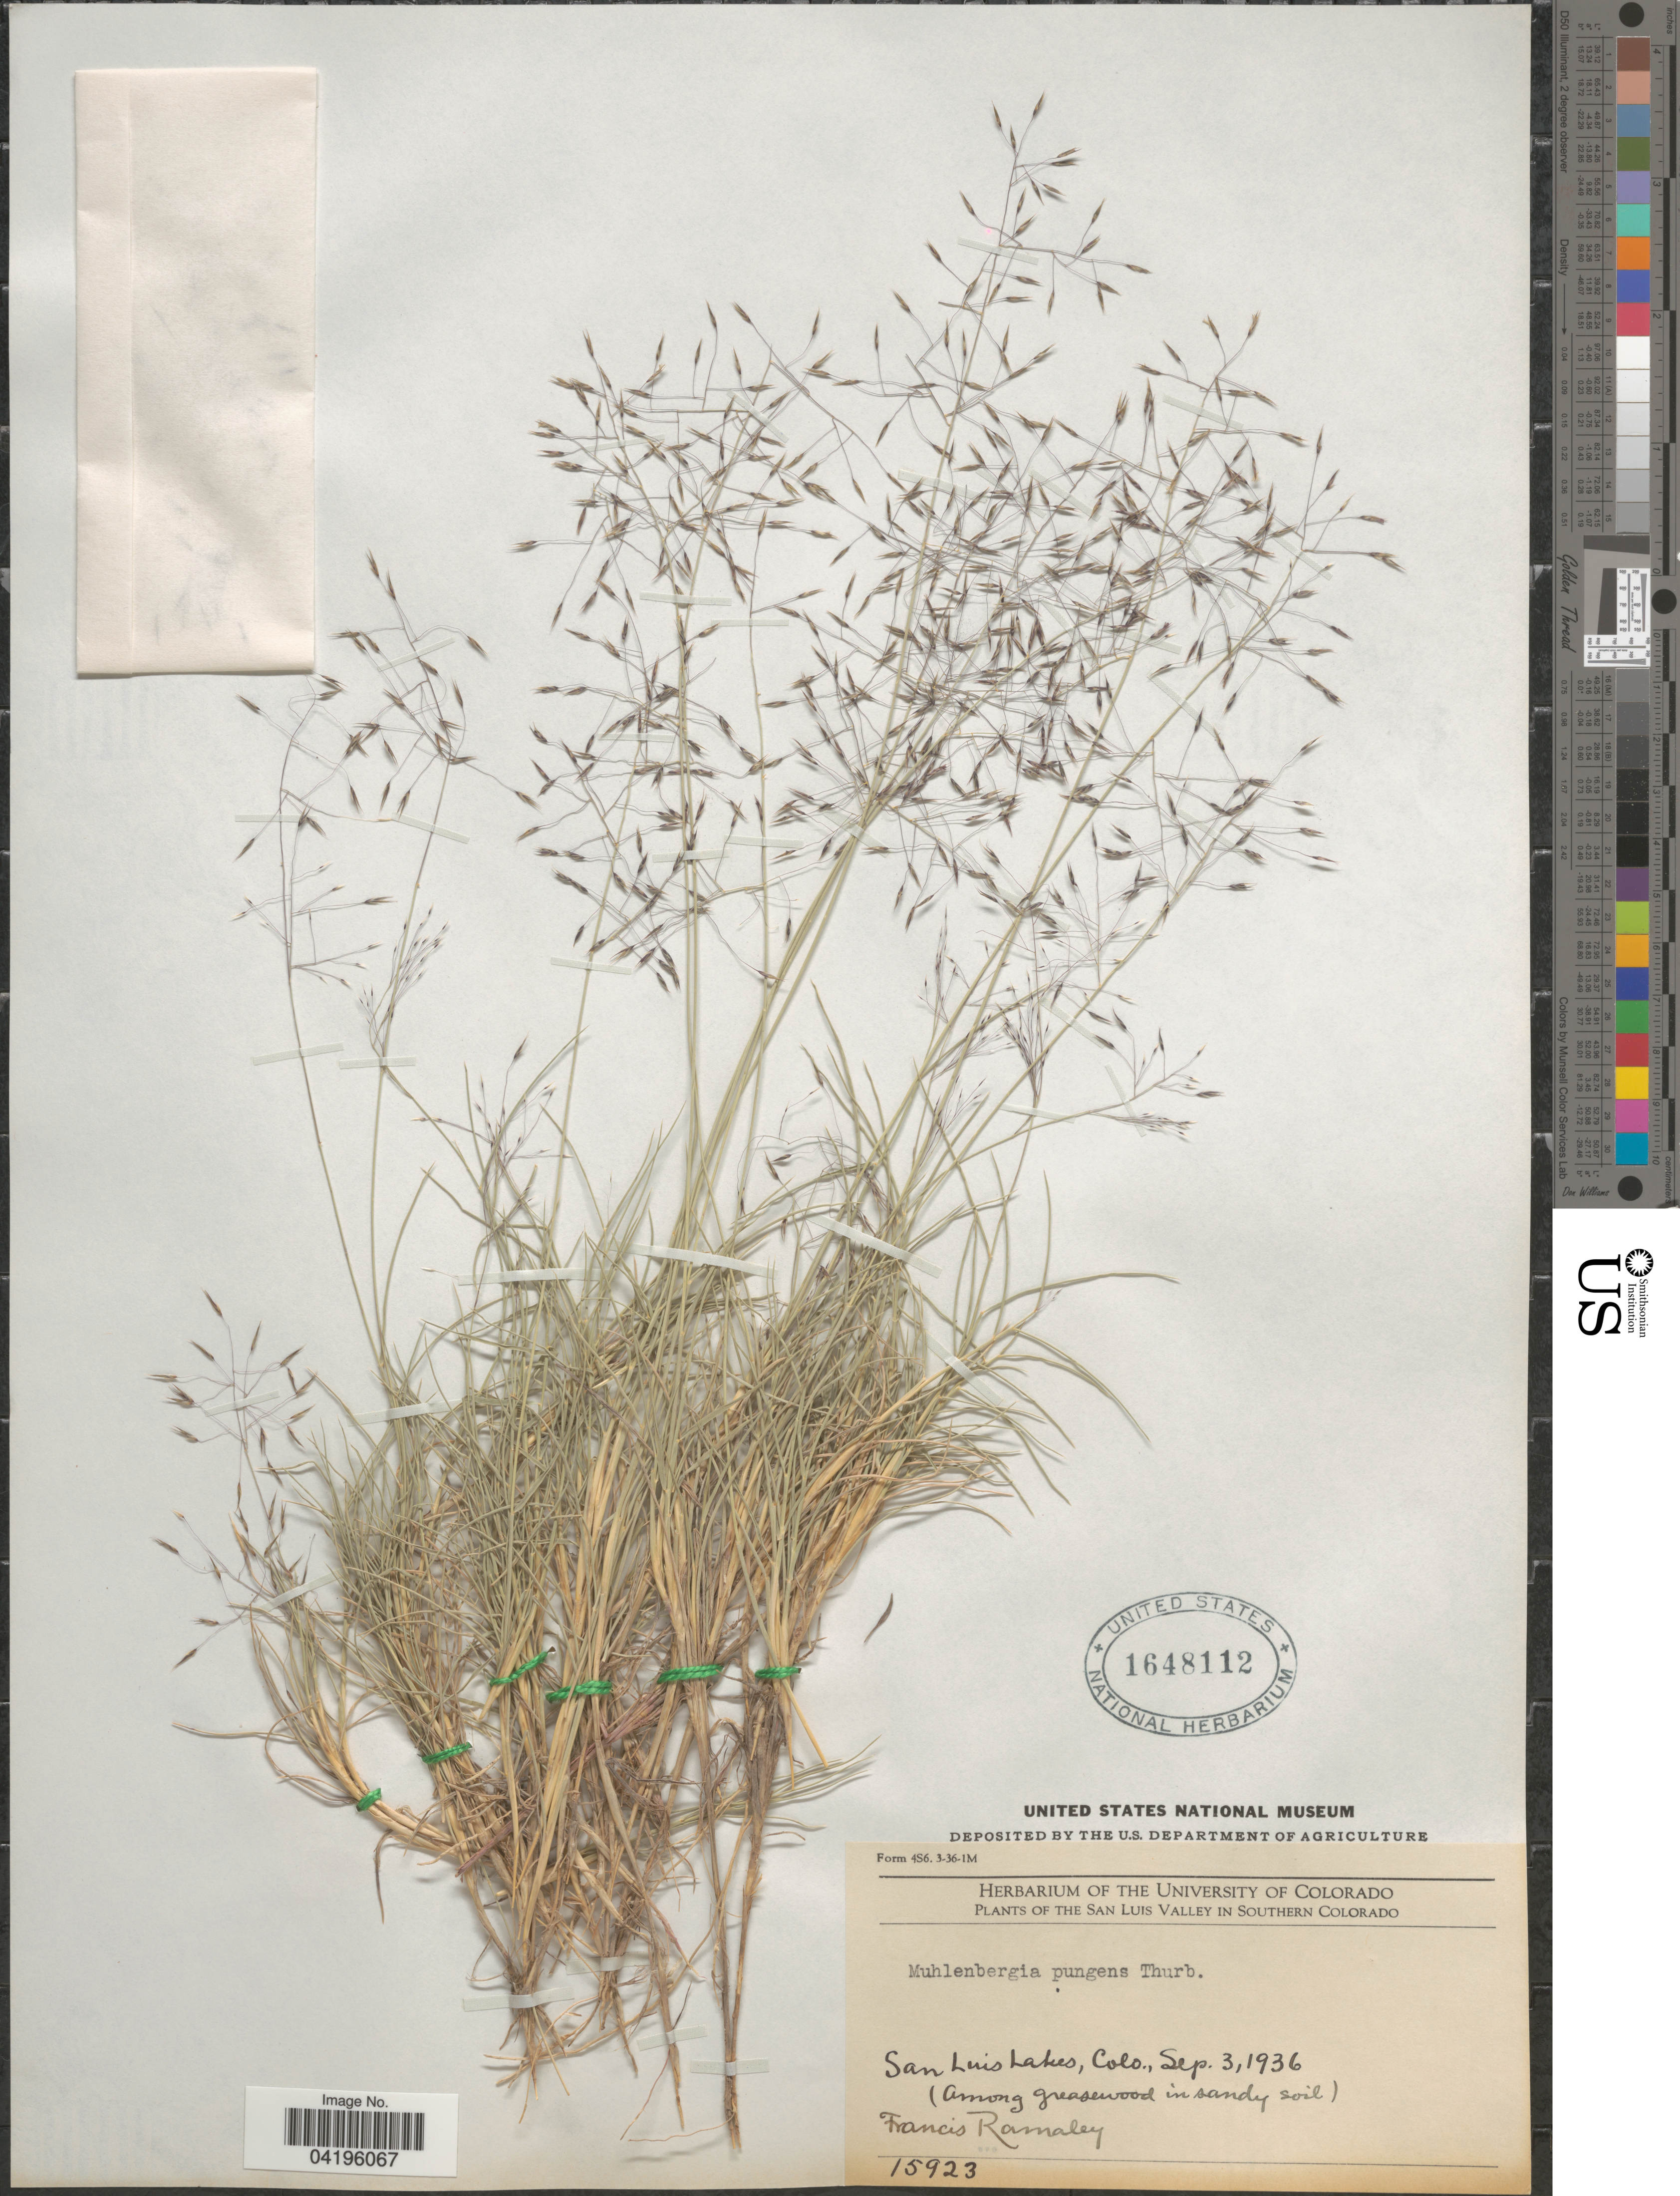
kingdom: Plantae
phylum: Tracheophyta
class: Liliopsida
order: Poales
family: Poaceae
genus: Muhlenbergia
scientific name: Muhlenbergia pungens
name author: Thurb. ex A. Gray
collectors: F. Ramaley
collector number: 15923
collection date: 1936-09-03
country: United States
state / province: Colorado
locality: The San Luis Valley in Southern Colorado. San Luis Lakes.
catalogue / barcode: US 1648112